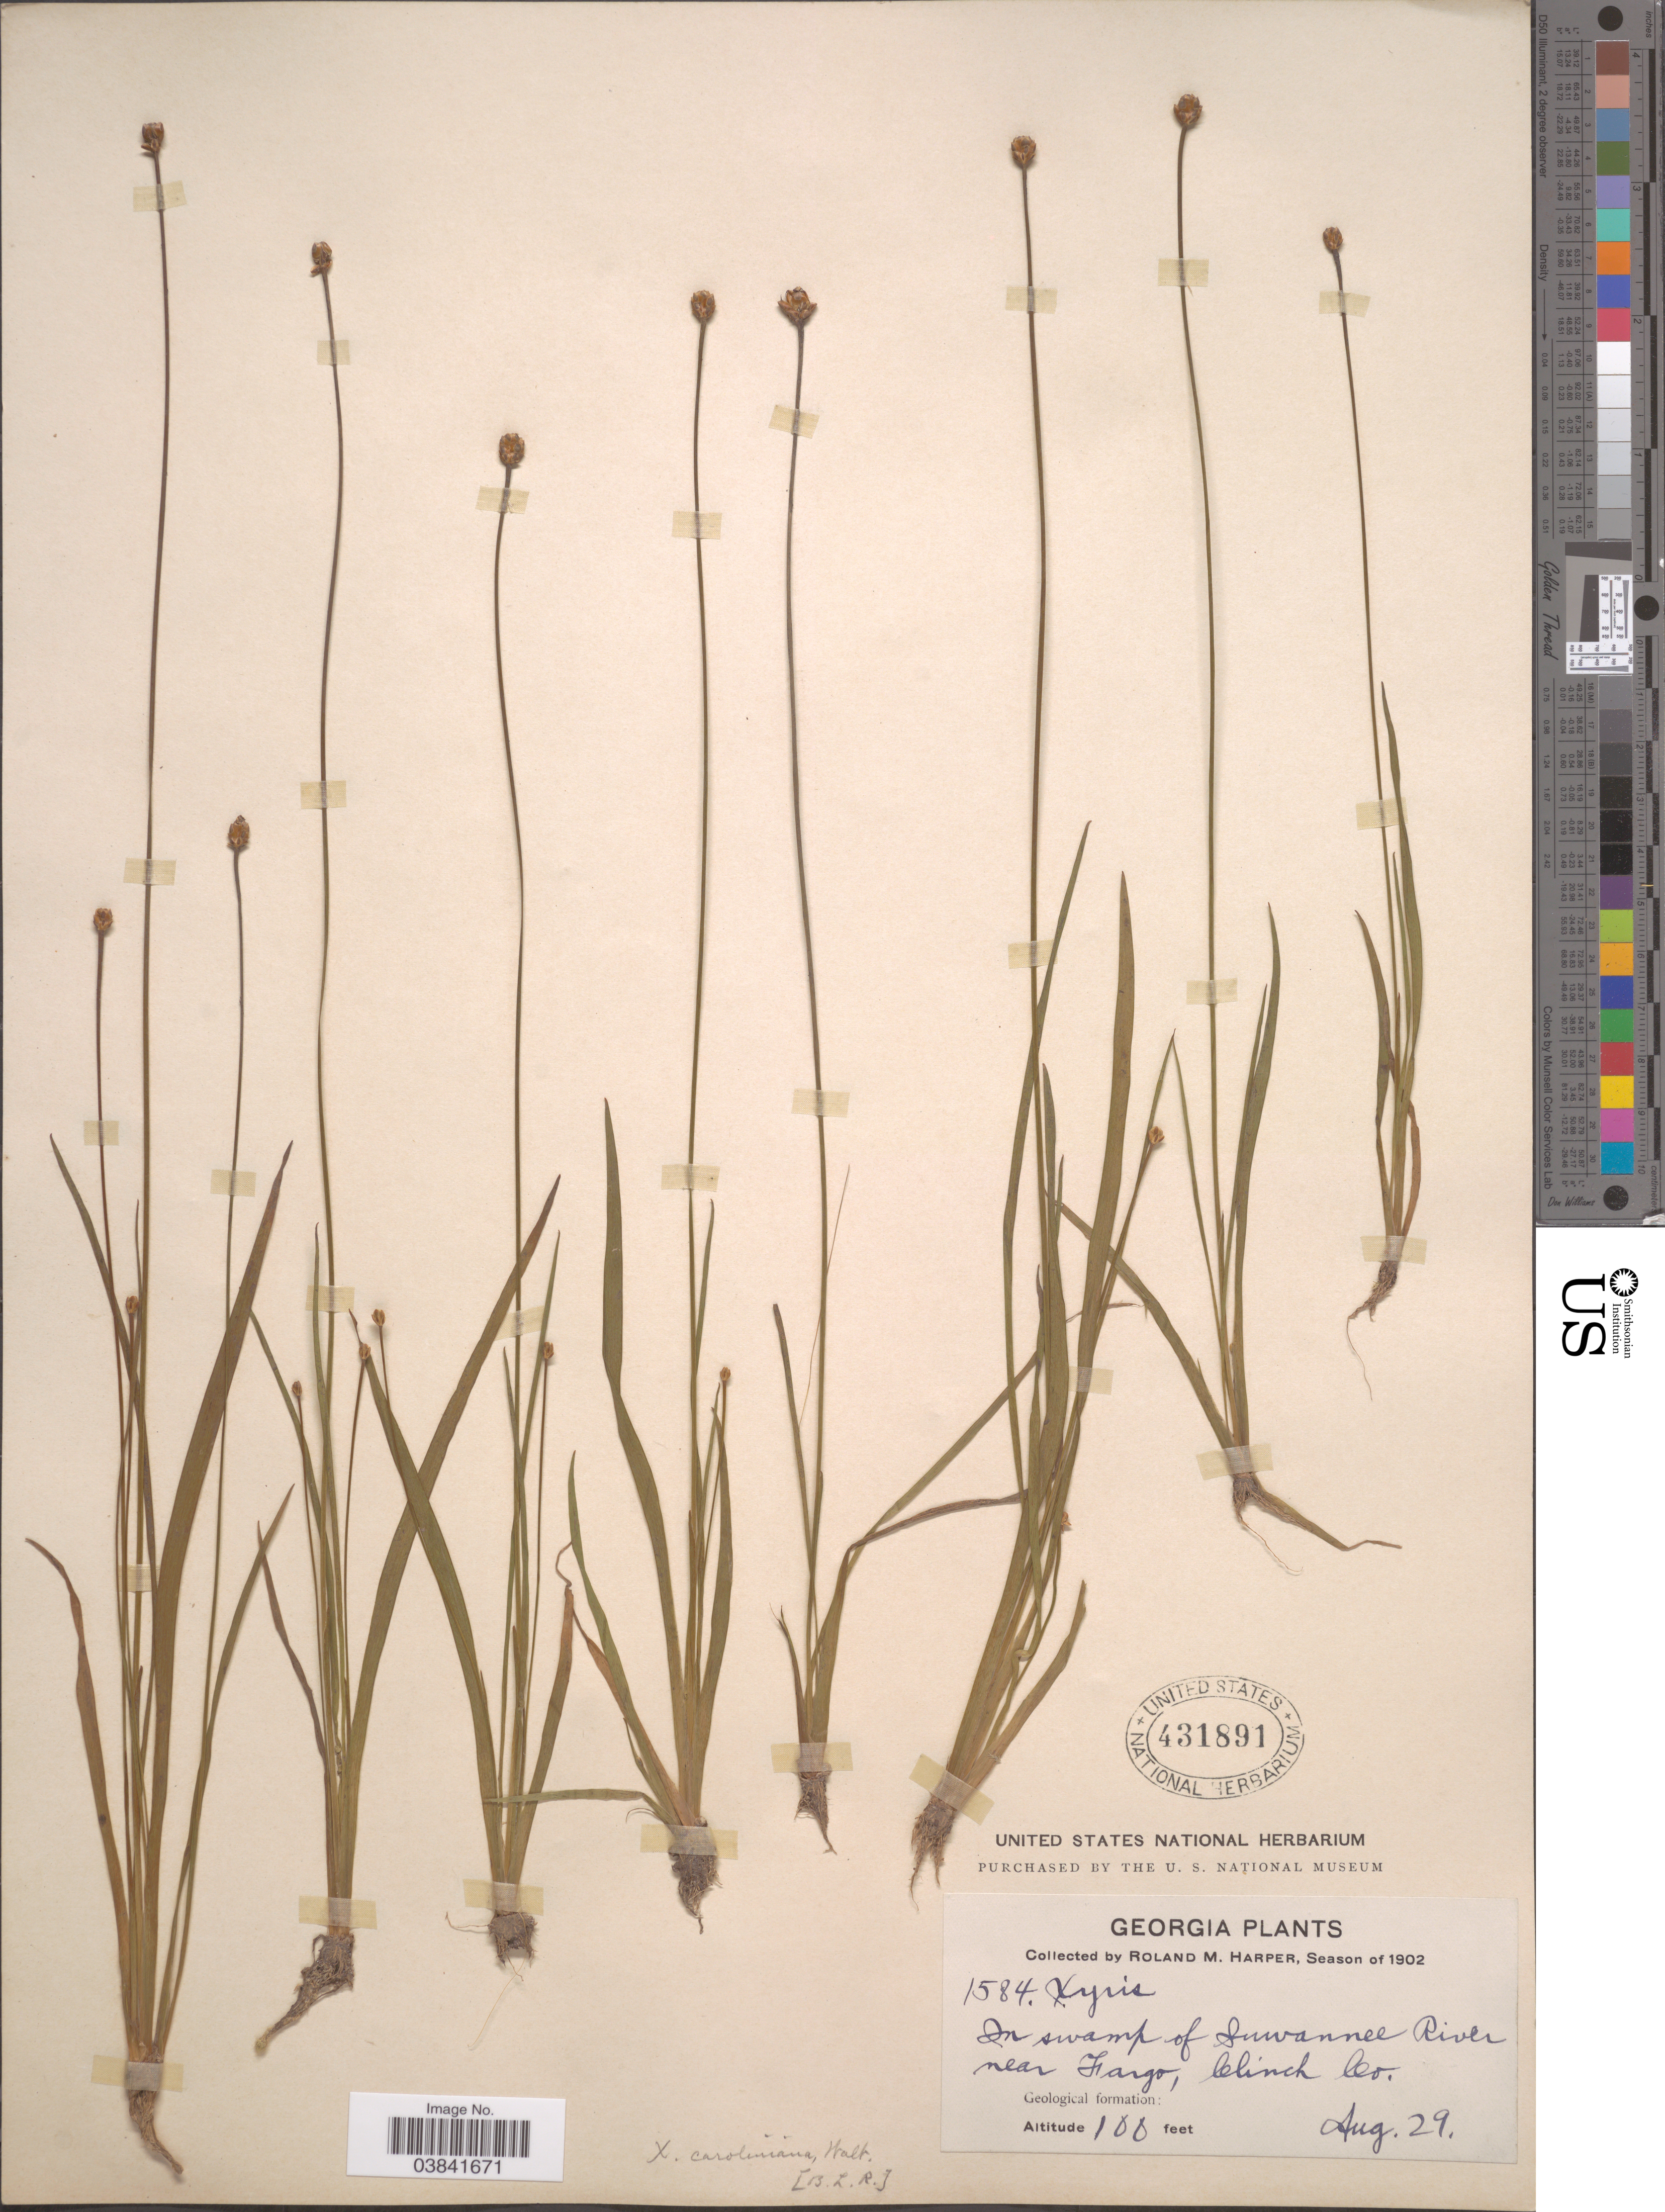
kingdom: Plantae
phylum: Tracheophyta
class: Liliopsida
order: Poales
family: Xyridaceae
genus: Xyris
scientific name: Xyris jupicai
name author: Rich.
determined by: Strong, Mark T., (BOT), Smithsonian Institution - National Museum of Natural History (UNITED STATES)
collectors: R. M. Harper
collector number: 1584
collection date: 1902-08-29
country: United States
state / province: Georgia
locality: In swamp of Suwannee River near Fargo, Clinch Co.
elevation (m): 30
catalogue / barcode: US 431891